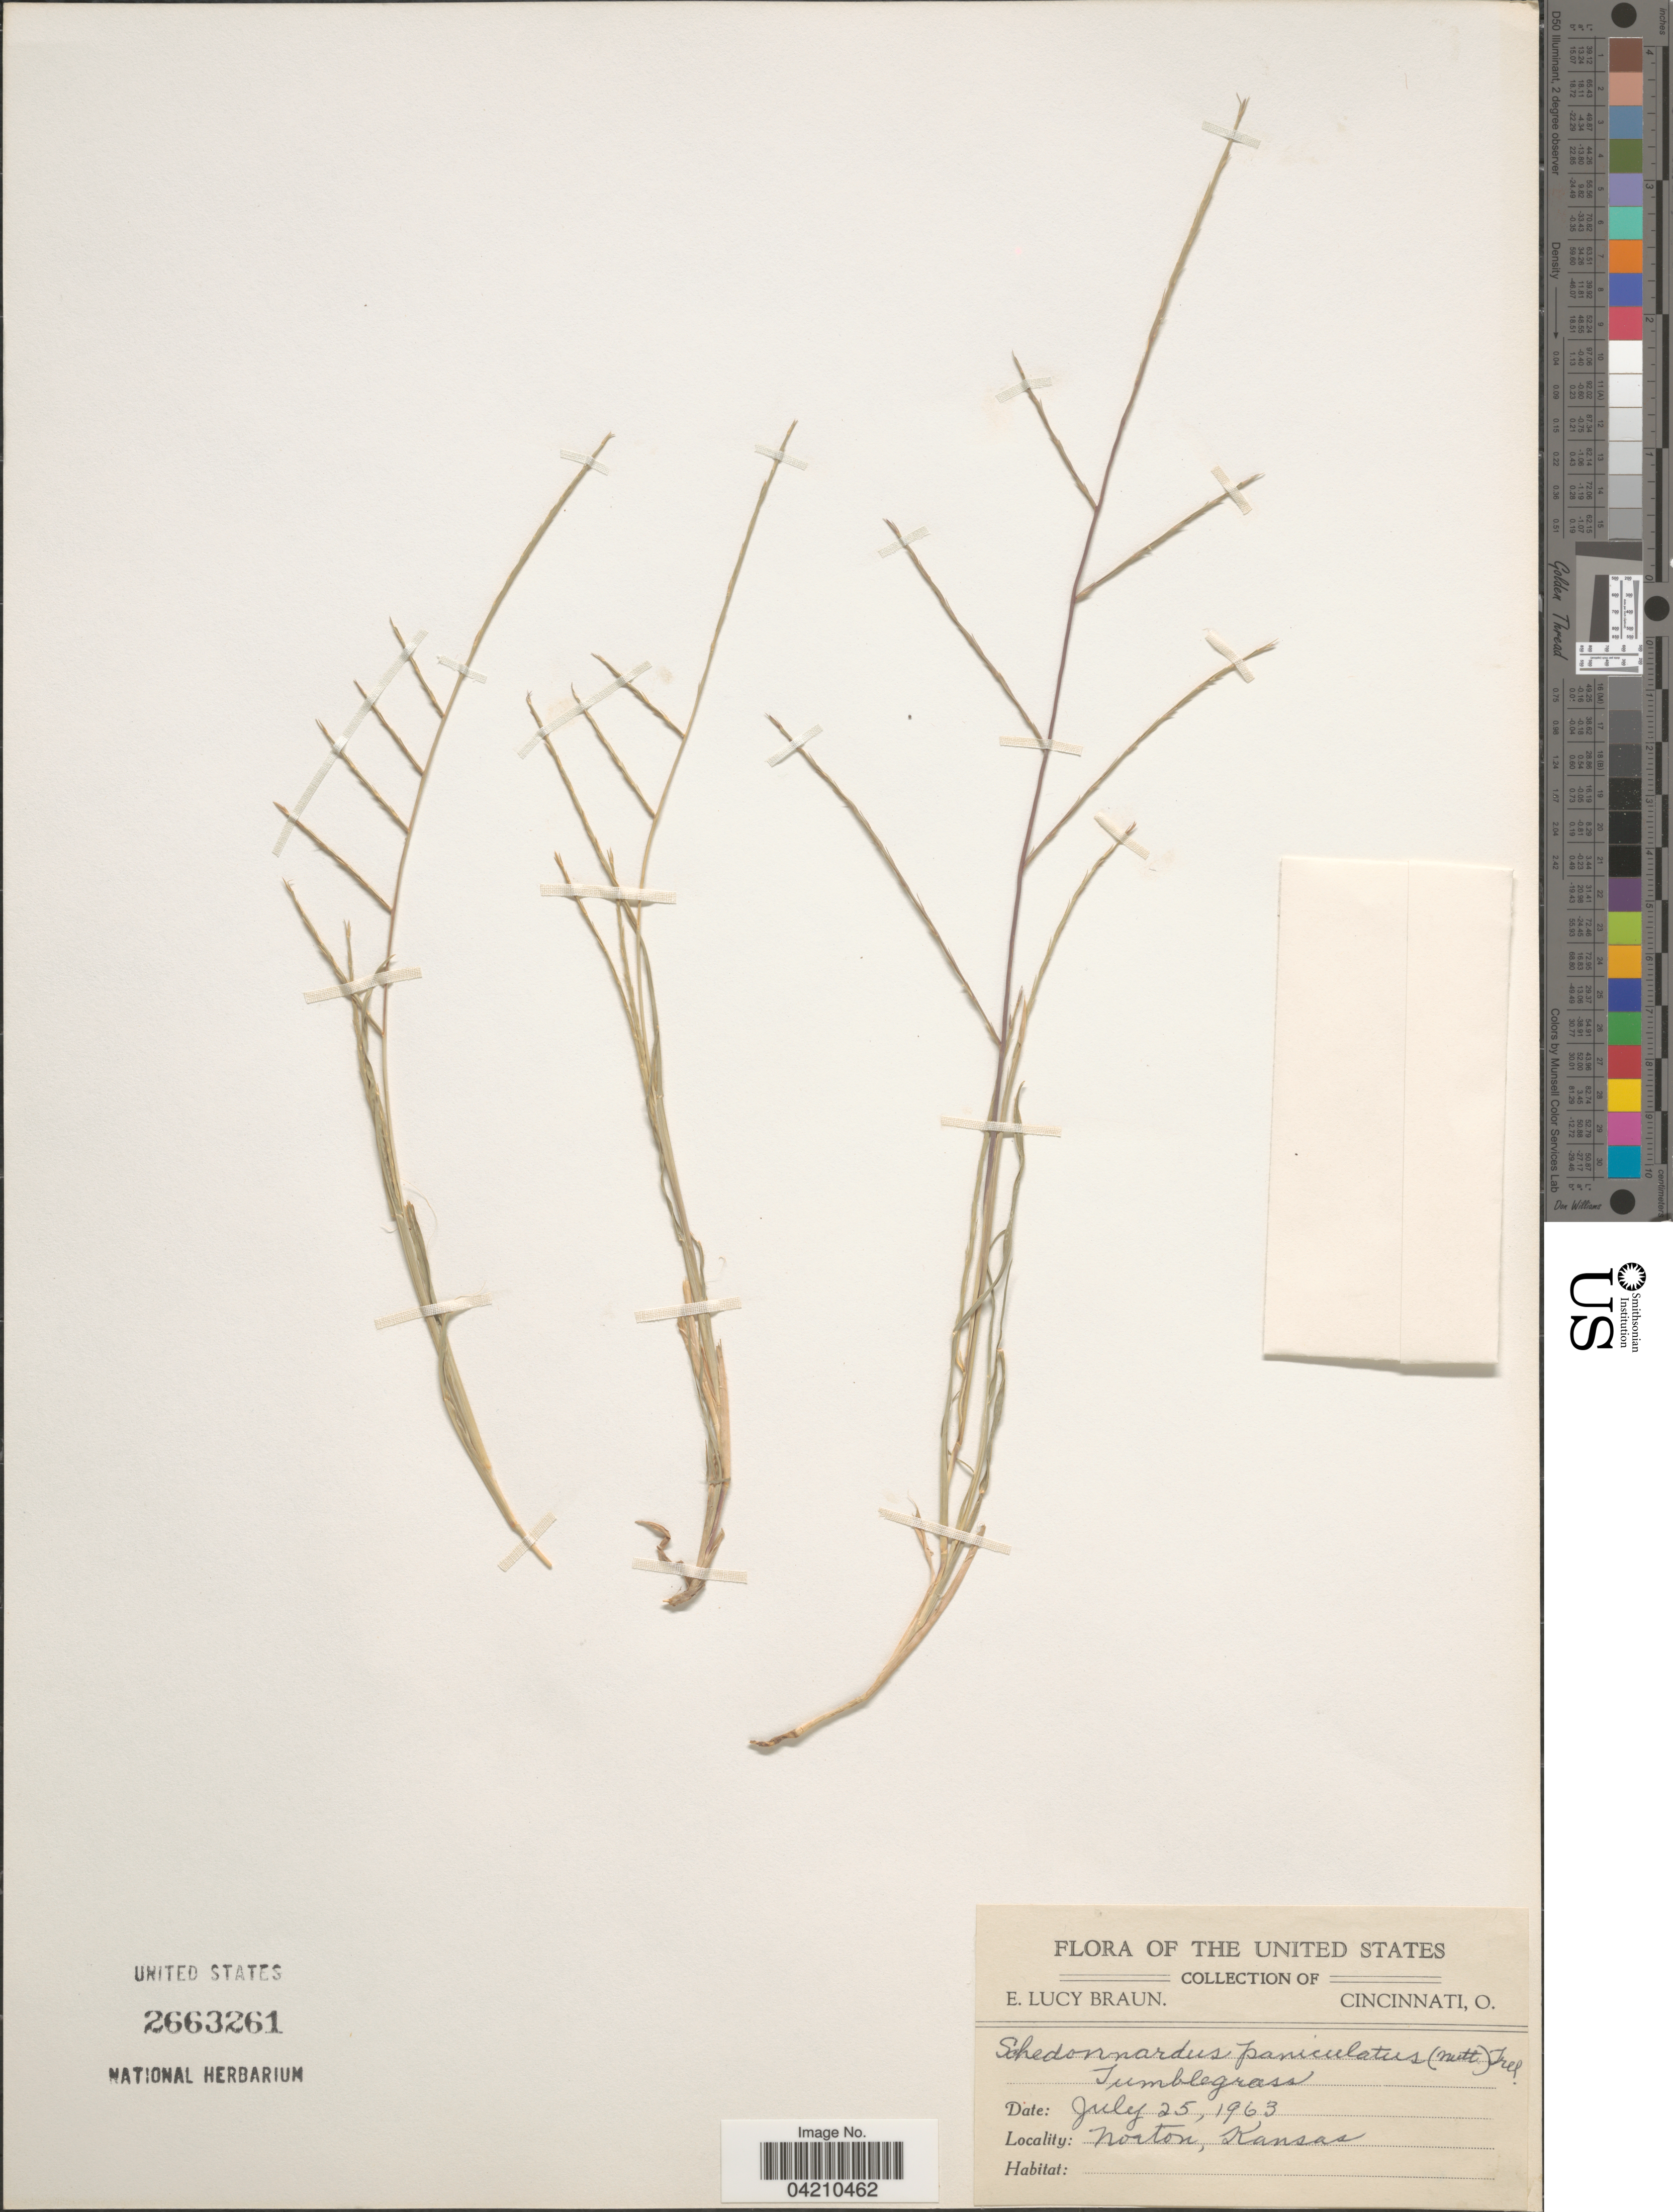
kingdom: Plantae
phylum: Tracheophyta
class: Liliopsida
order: Poales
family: Poaceae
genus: Muhlenbergia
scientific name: Muhlenbergia paniculata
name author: (Nutt.) Columbus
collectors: E. L. Braun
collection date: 1963-07-25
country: United States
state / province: Kansas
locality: Norton.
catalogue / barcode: US 2663261